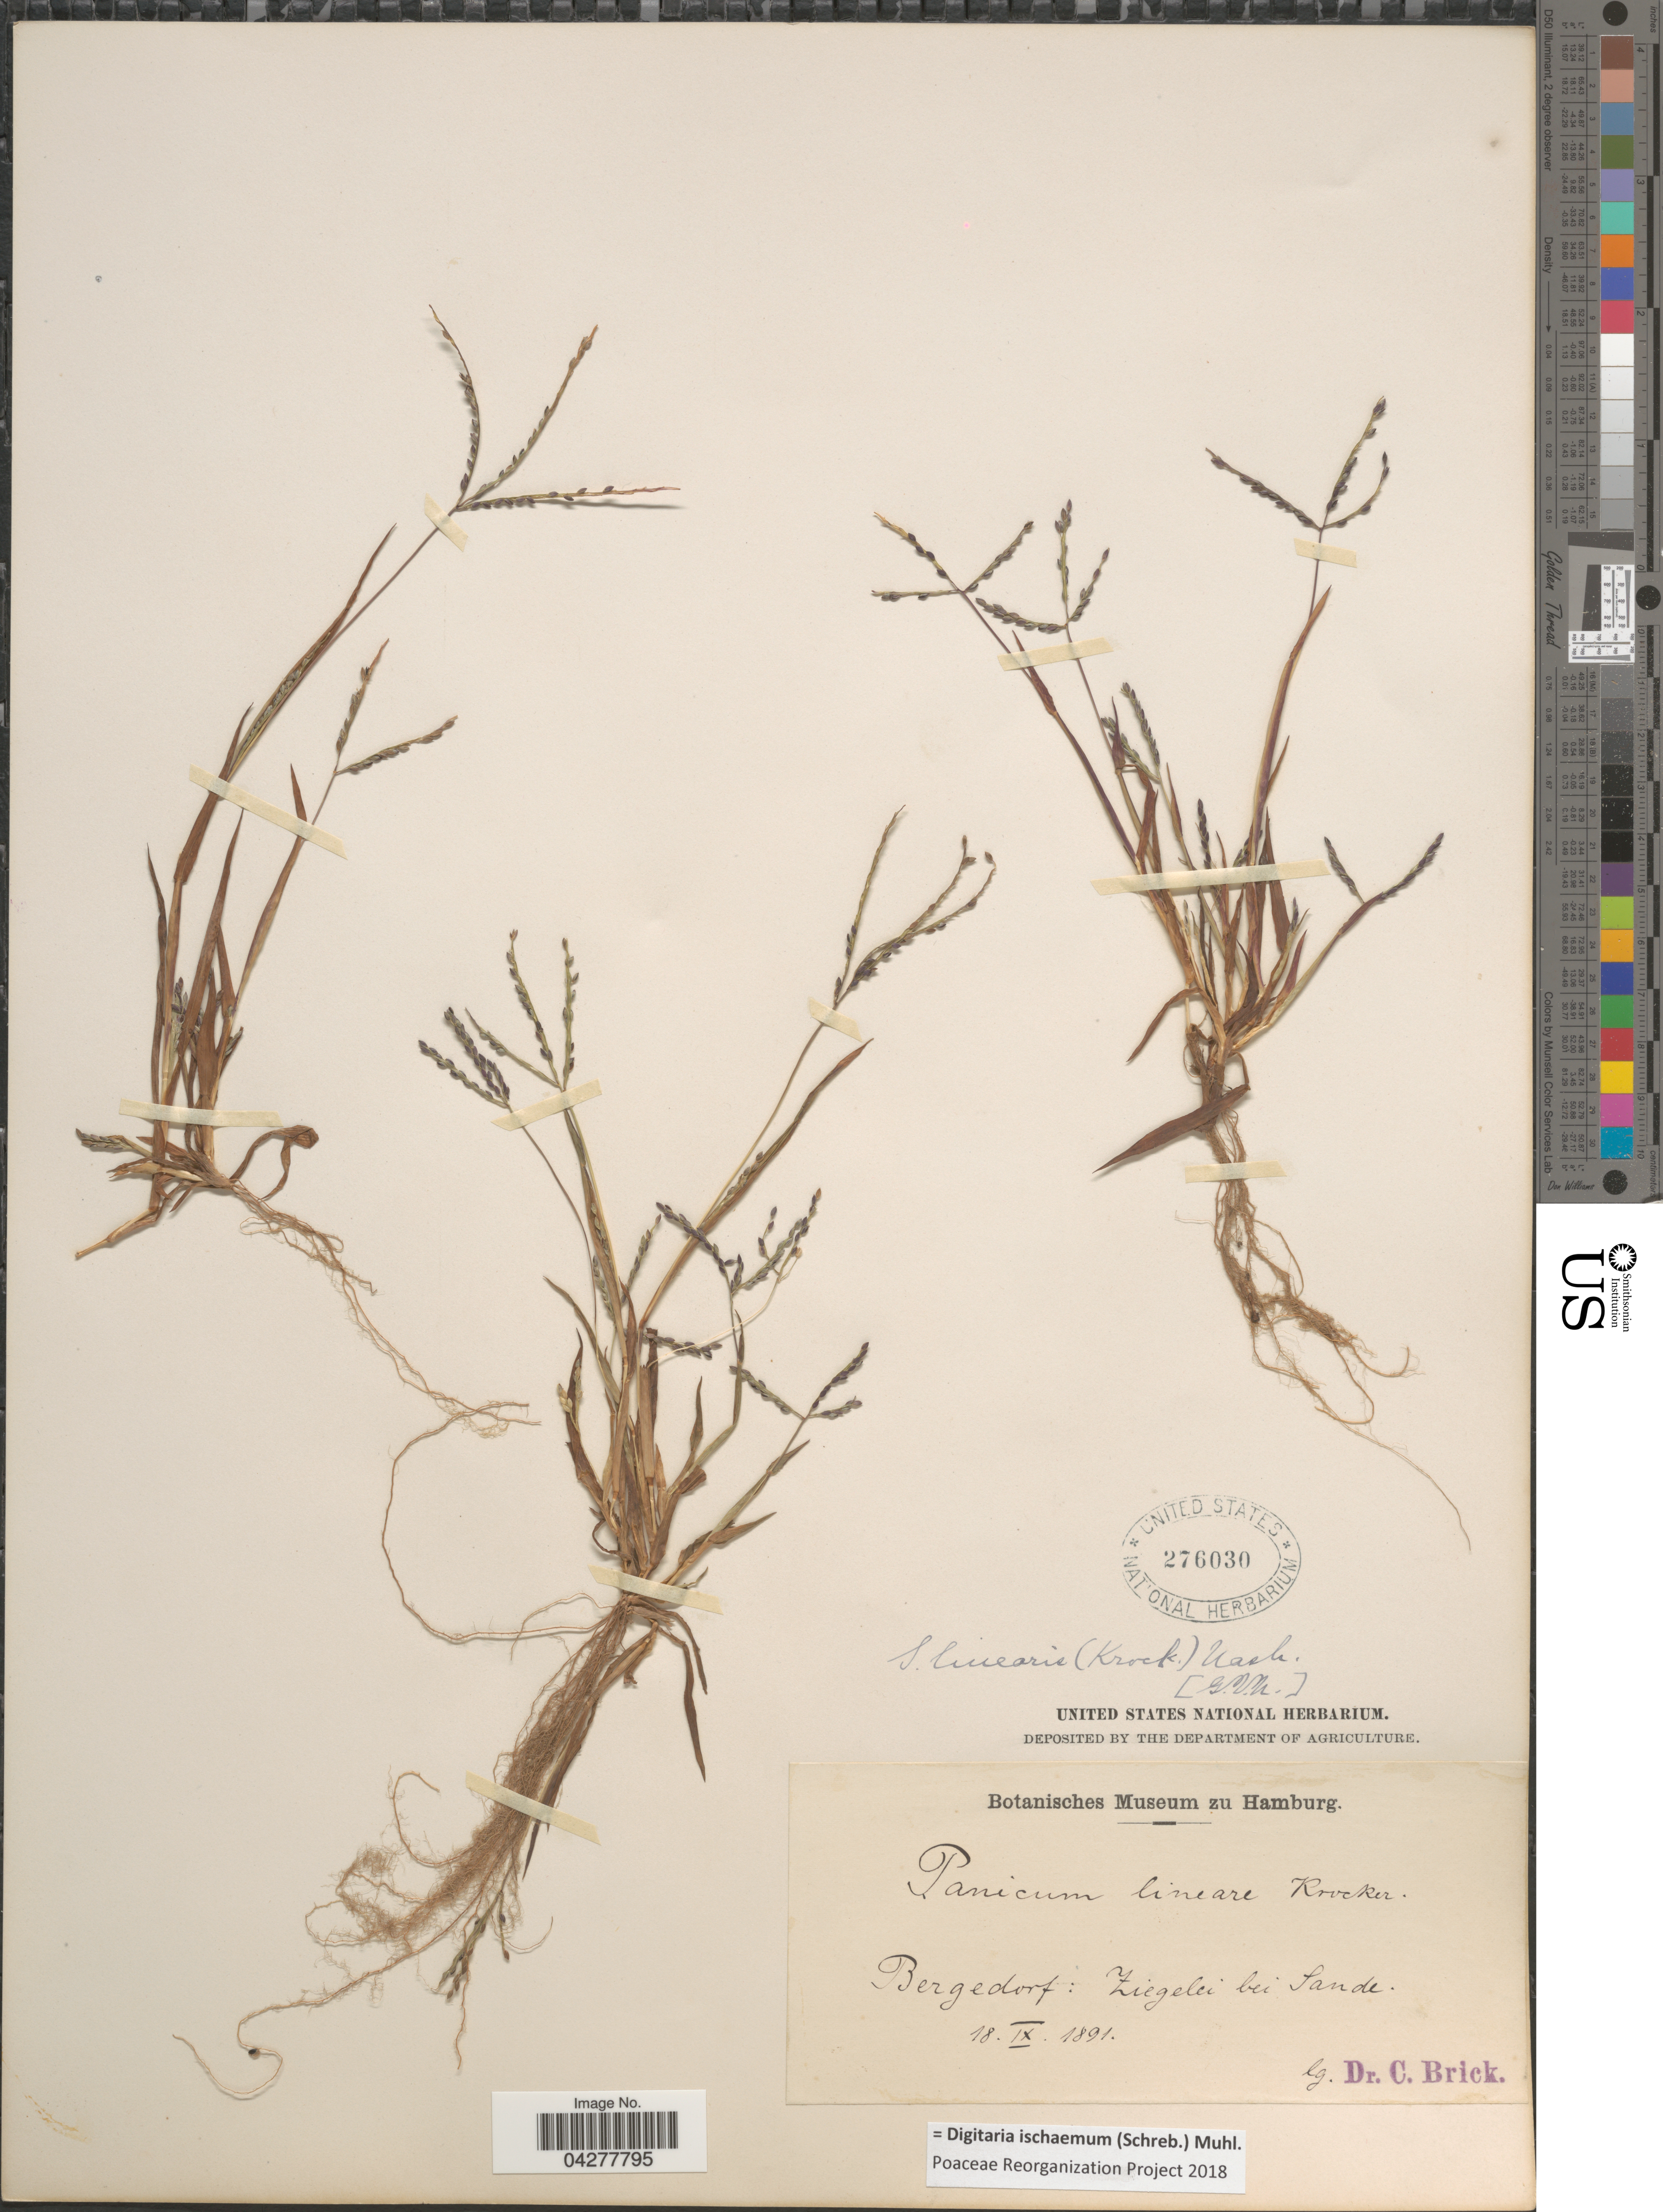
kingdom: Plantae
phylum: Tracheophyta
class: Liliopsida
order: Poales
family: Poaceae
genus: Digitaria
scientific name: Digitaria ischaemum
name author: (Schreber) Schreber ex Muhl.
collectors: C. Brick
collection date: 1891-09-18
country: Germany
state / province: Hamburg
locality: Bergedorf: Ziegelei bei Sande.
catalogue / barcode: US 276030